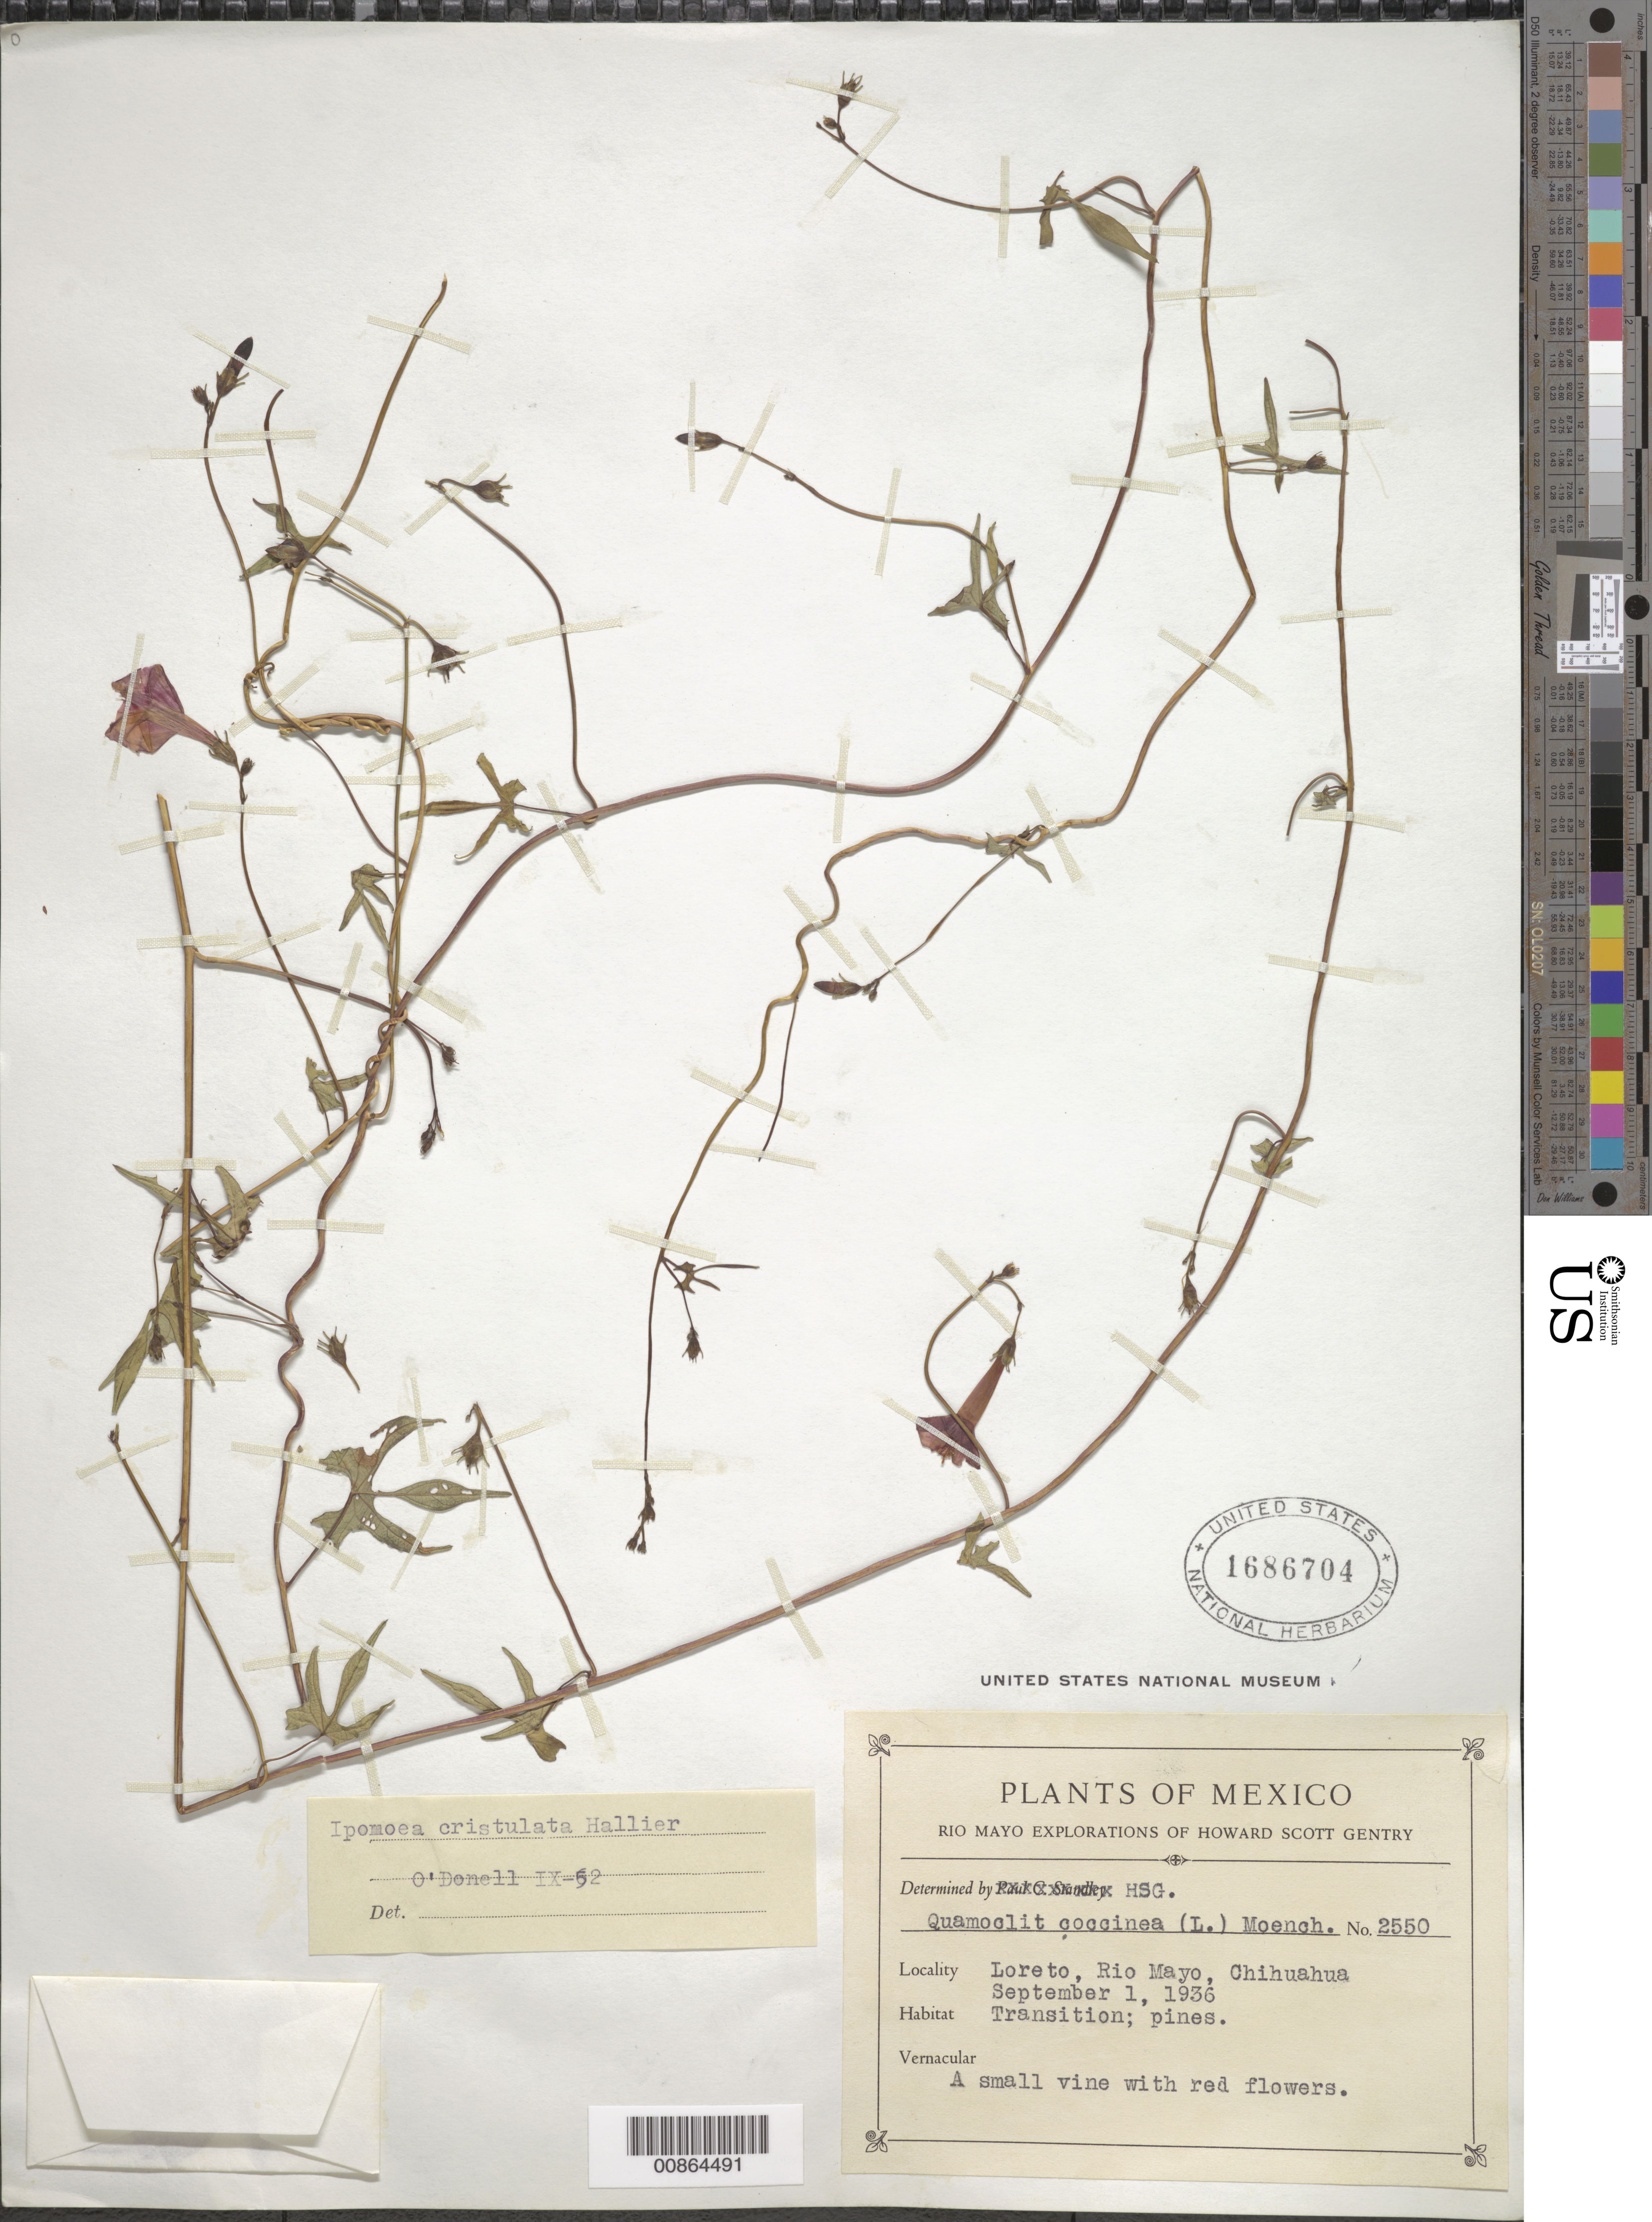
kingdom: Plantae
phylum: Tracheophyta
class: Magnoliopsida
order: Solanales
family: Convolvulaceae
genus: Ipomoea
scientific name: Ipomoea cristulata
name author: Hallier f.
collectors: H. S. Gentry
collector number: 2550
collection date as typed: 01 Sep 1936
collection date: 1936-09-01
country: Mexico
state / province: Chihuahua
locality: Loreto, Río Mayo, Chihuahua.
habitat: Transition; pines.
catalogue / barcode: US 1686704